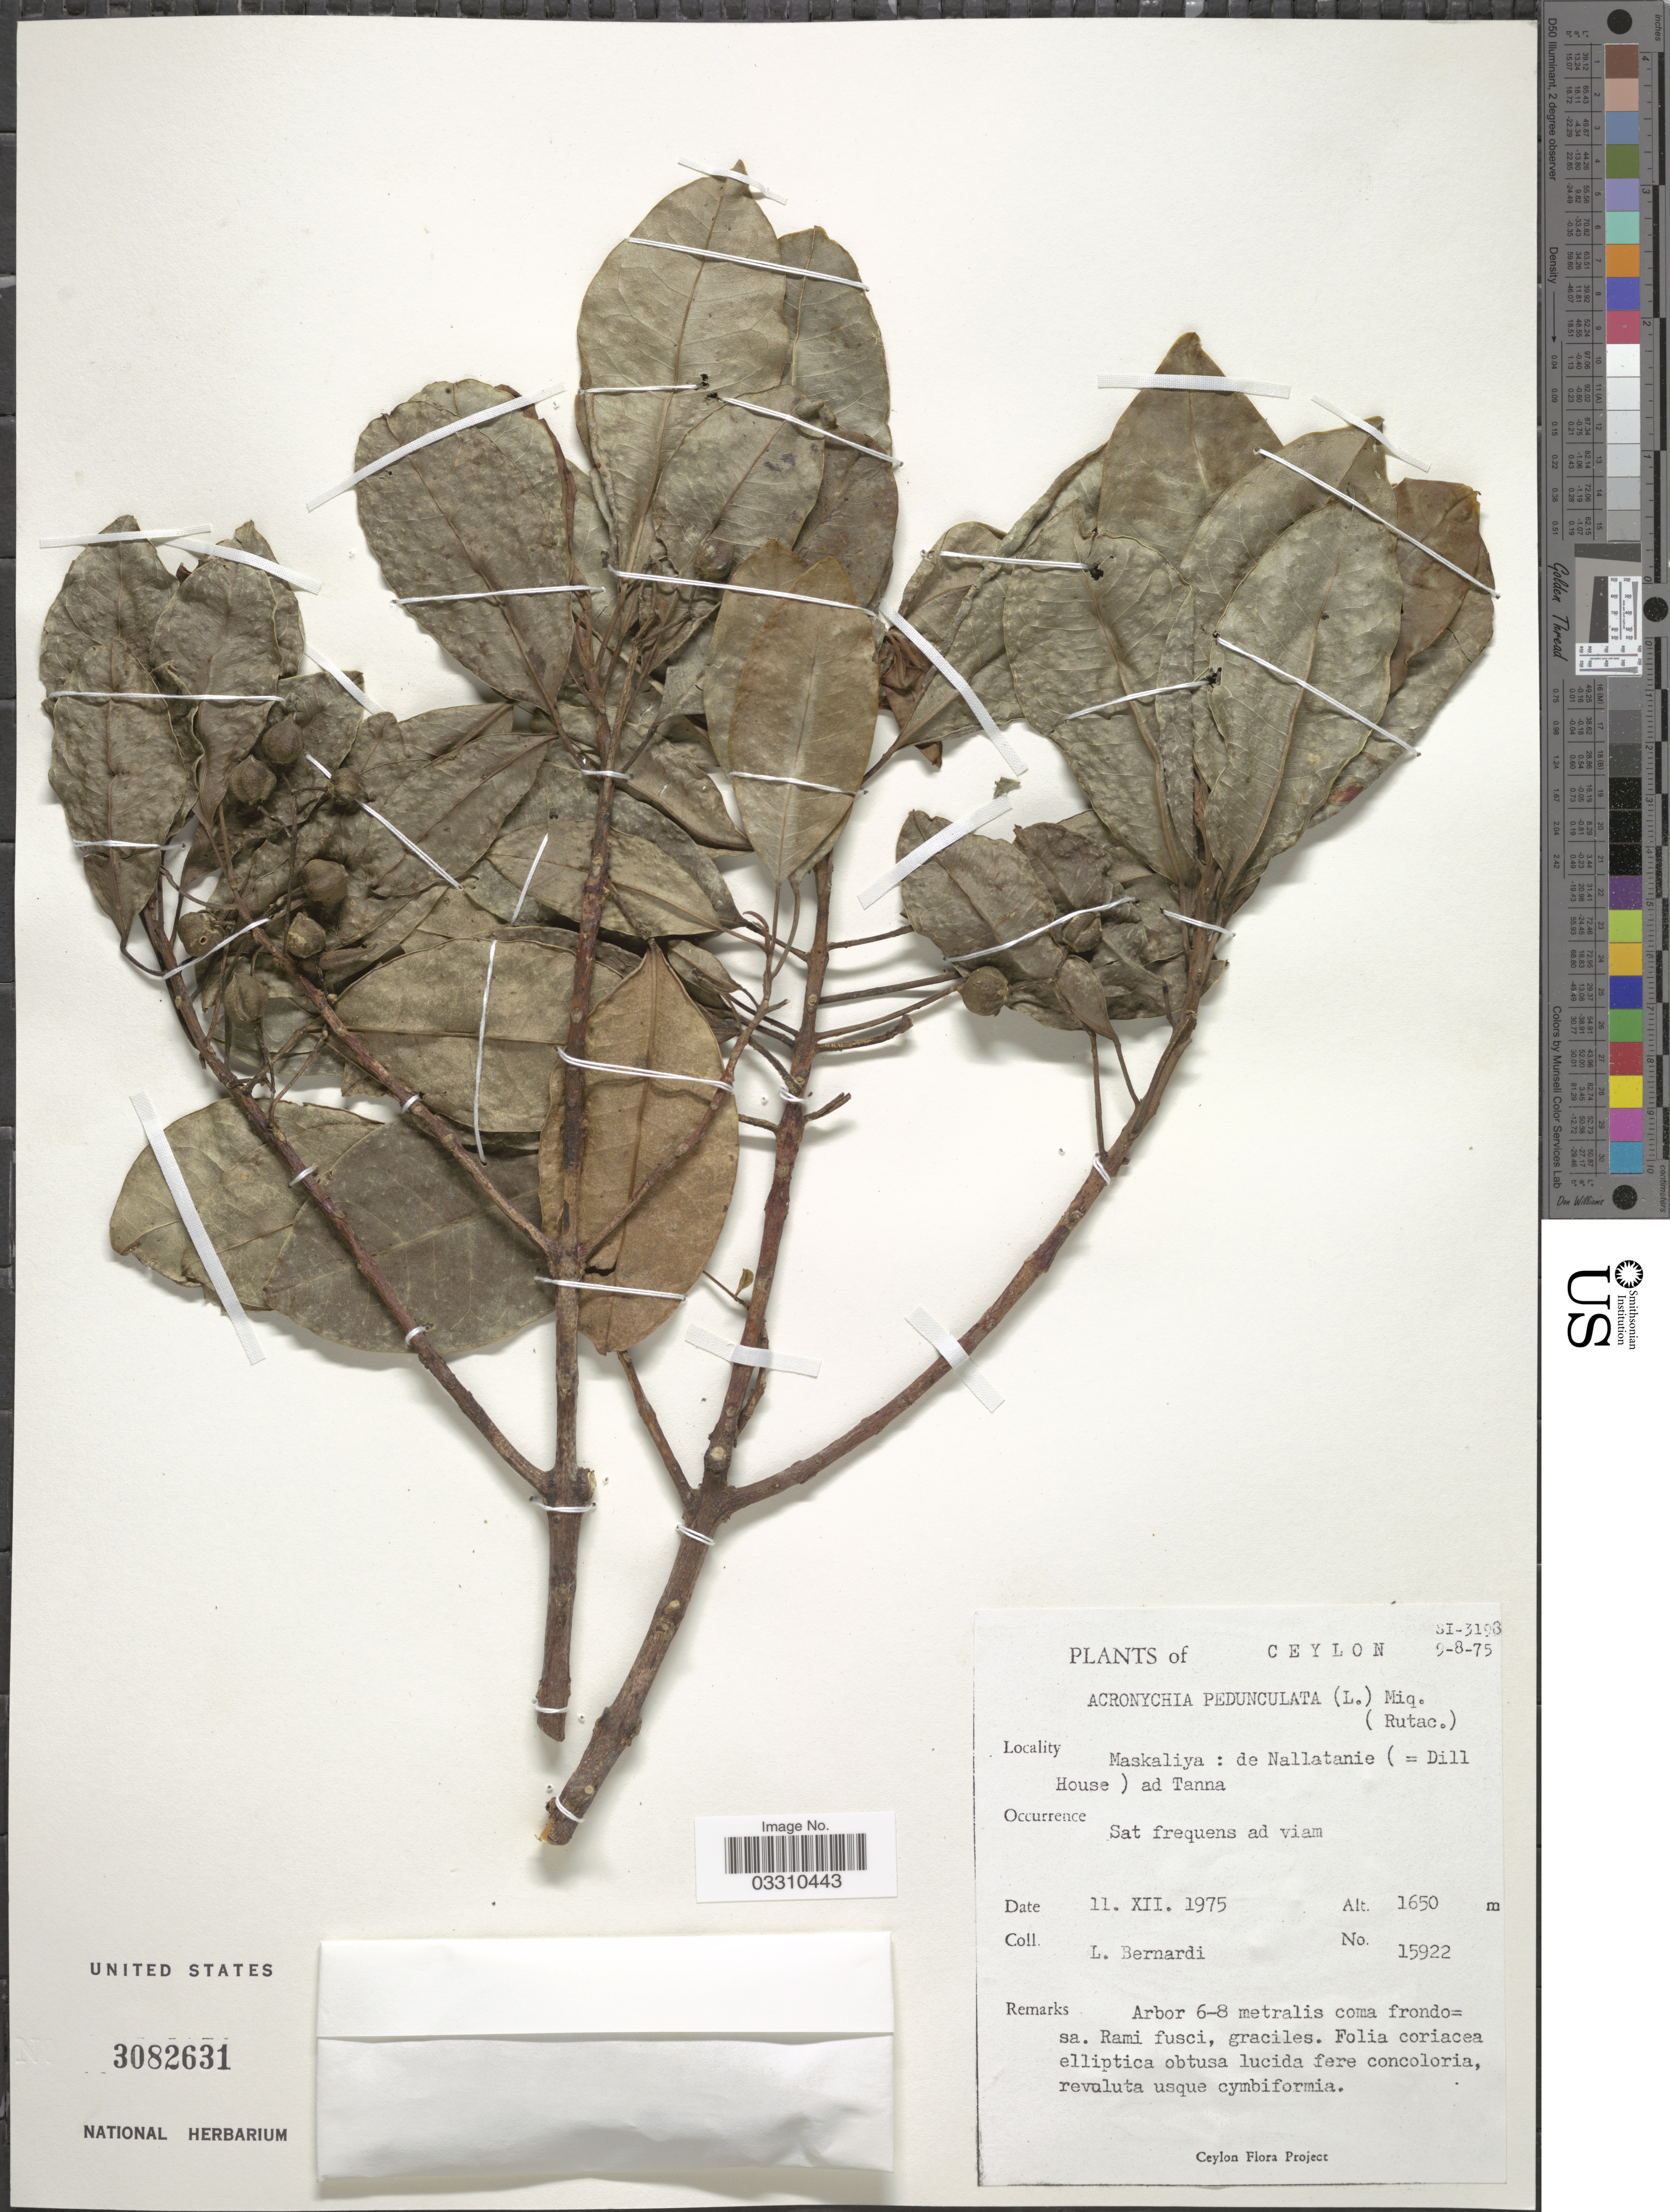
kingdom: Plantae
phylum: Tracheophyta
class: Magnoliopsida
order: Sapindales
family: Rutaceae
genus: Acronychia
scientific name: Acronychia pedunculata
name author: (L.) Miq.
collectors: L. Bernardi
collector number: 15922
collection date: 1975-12-11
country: Sri Lanka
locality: Ceylon, Maskaliya: de Nallatanie (=Dill House) ad Tanna.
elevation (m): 1650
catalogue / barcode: US 3082631